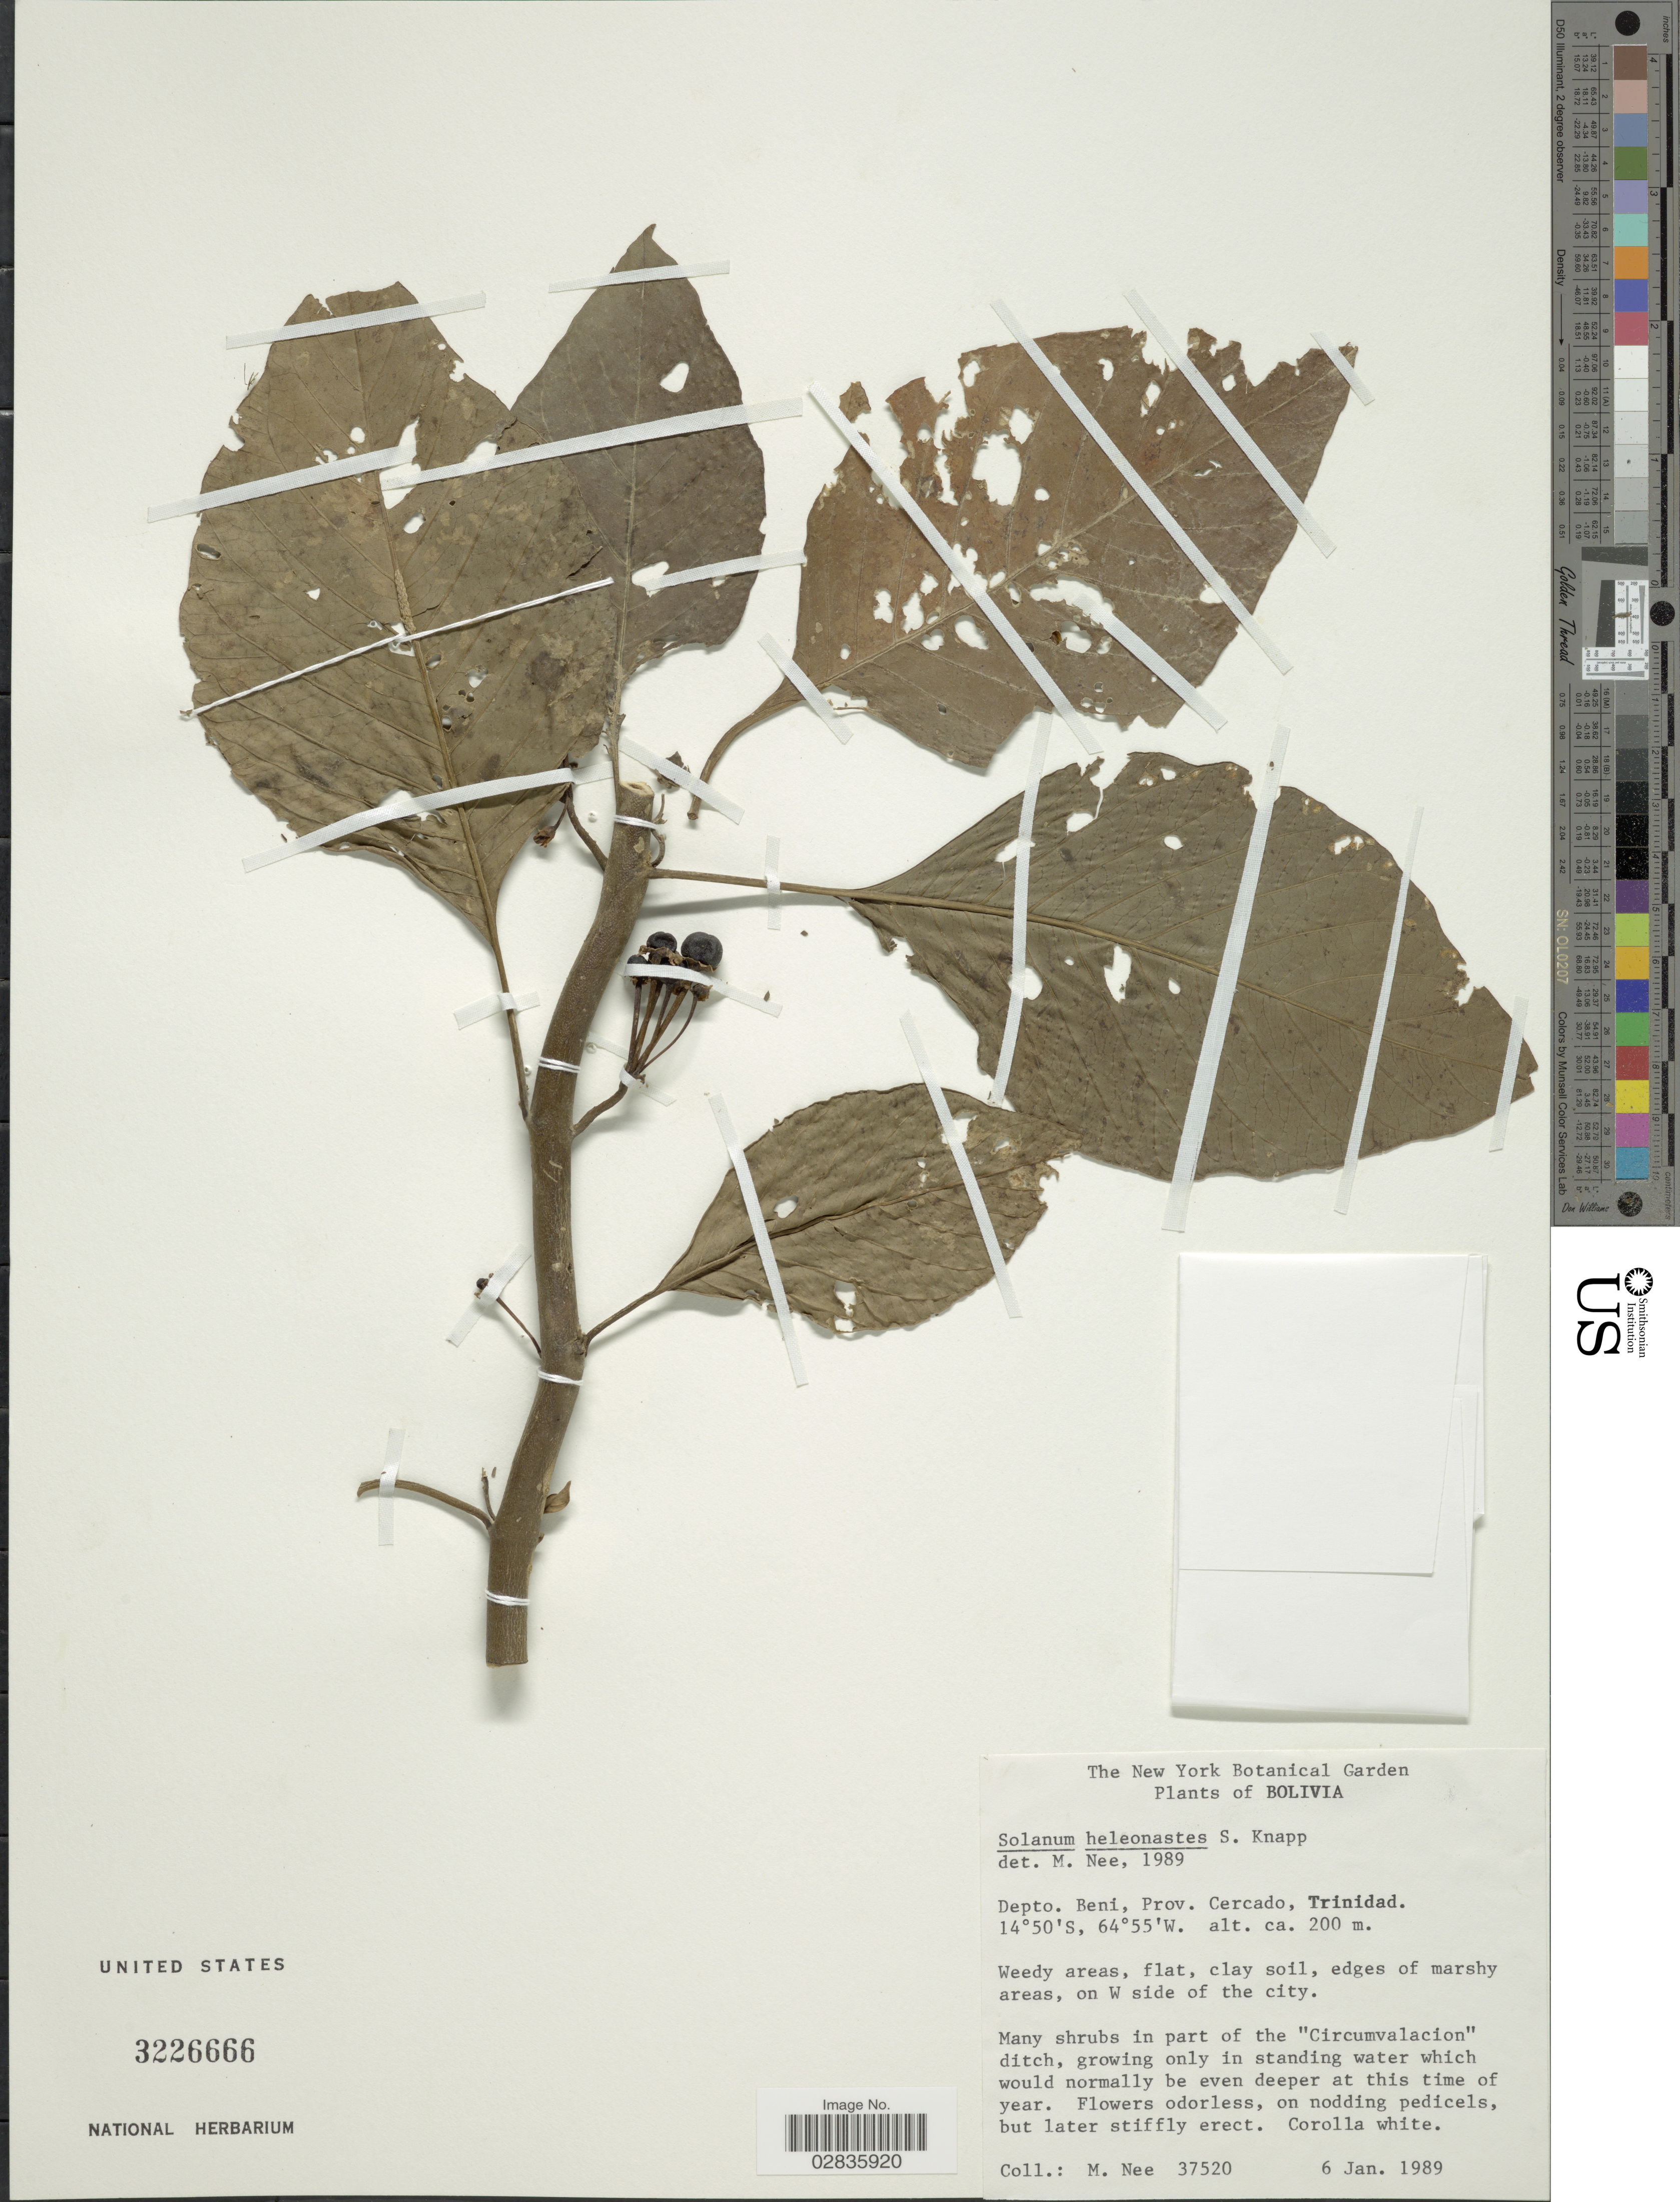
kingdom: Plantae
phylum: Tracheophyta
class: Magnoliopsida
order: Solanales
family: Solanaceae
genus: Solanum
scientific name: Solanum heleonastes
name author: S. Knapp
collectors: M. Nee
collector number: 37520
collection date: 1989-01-06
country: Bolivia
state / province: Beni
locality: Depto. Beni, Prov. Cercado, Trinidad.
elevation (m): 200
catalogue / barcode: US 3226666